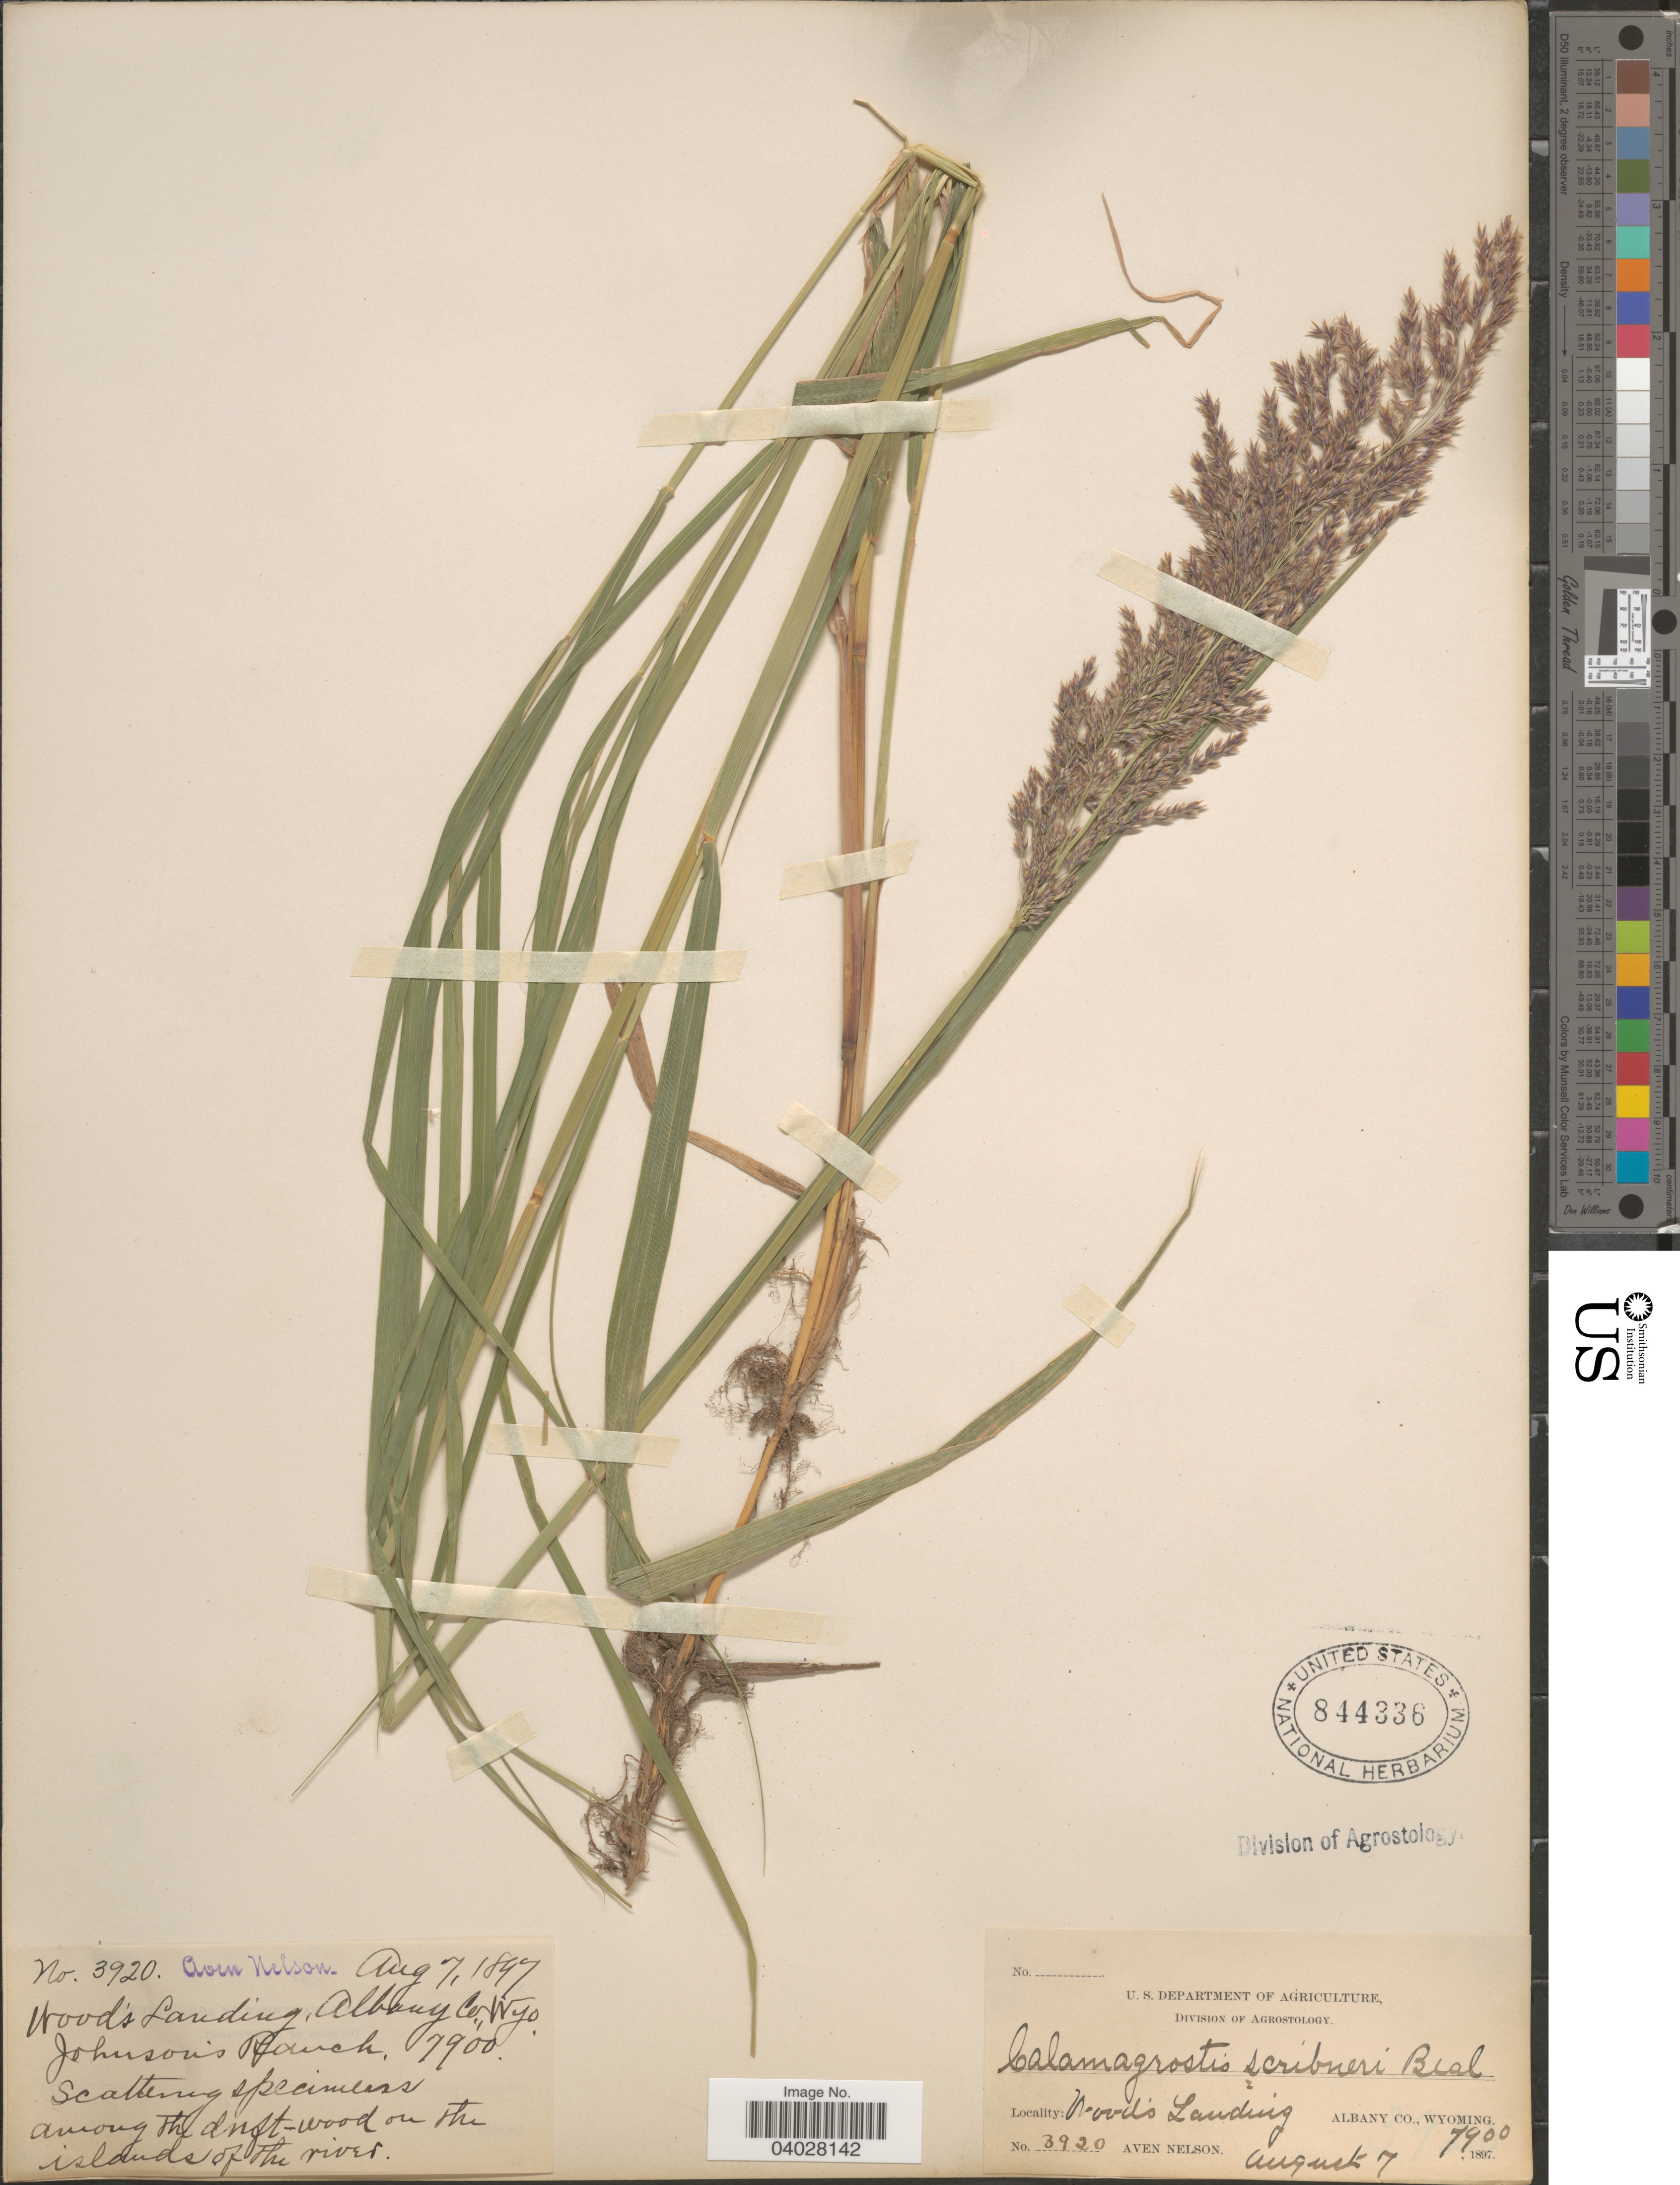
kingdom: Plantae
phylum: Tracheophyta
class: Liliopsida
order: Poales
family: Poaceae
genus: Calamagrostis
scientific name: Calamagrostis canadensis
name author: (Michx.) P. Beauv.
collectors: A. Nelson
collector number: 3920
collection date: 1897-08-07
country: United States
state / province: Wyoming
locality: Wood's Landing, Albany Co. Johnson's Ranch.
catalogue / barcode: US 844336